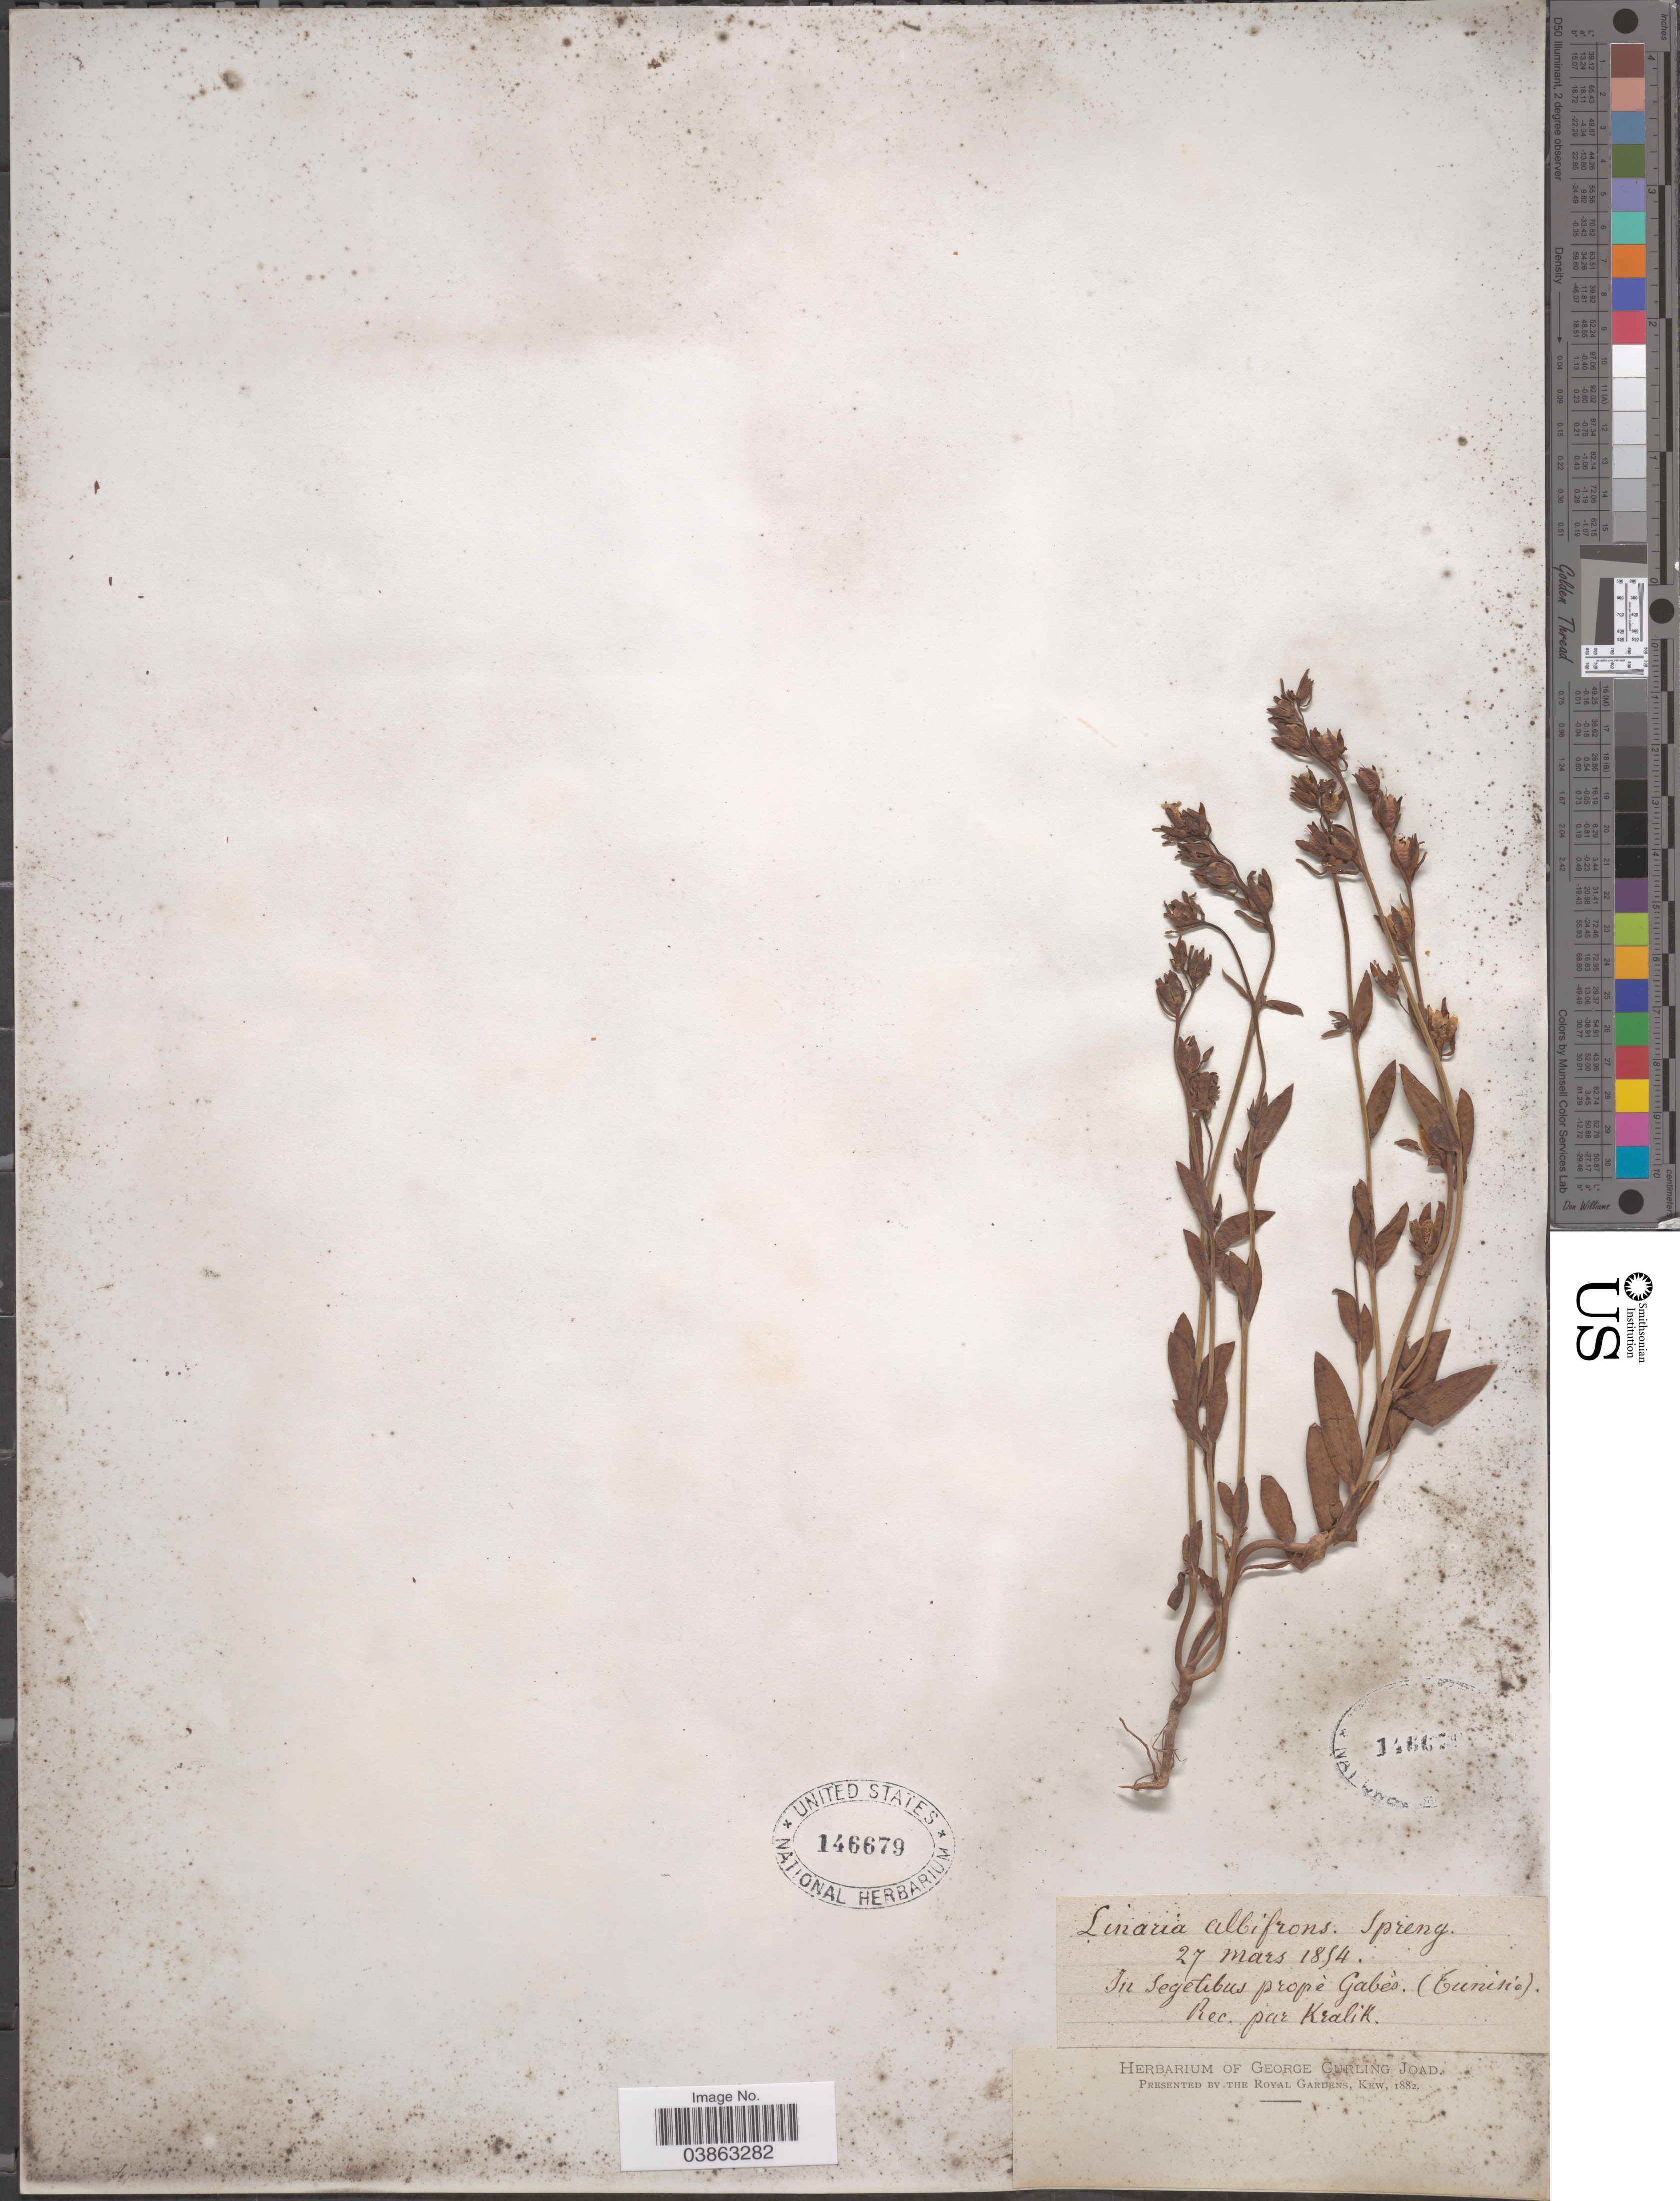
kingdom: Plantae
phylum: Tracheophyta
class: Magnoliopsida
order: Lamiales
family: Plantaginaceae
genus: Linaria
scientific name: Linaria albifrons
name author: Spreng.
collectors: Kralik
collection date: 1894-03-27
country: Tunisia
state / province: Gabès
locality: In Segetibus propè Gabés (Tunisia).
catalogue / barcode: US 146679